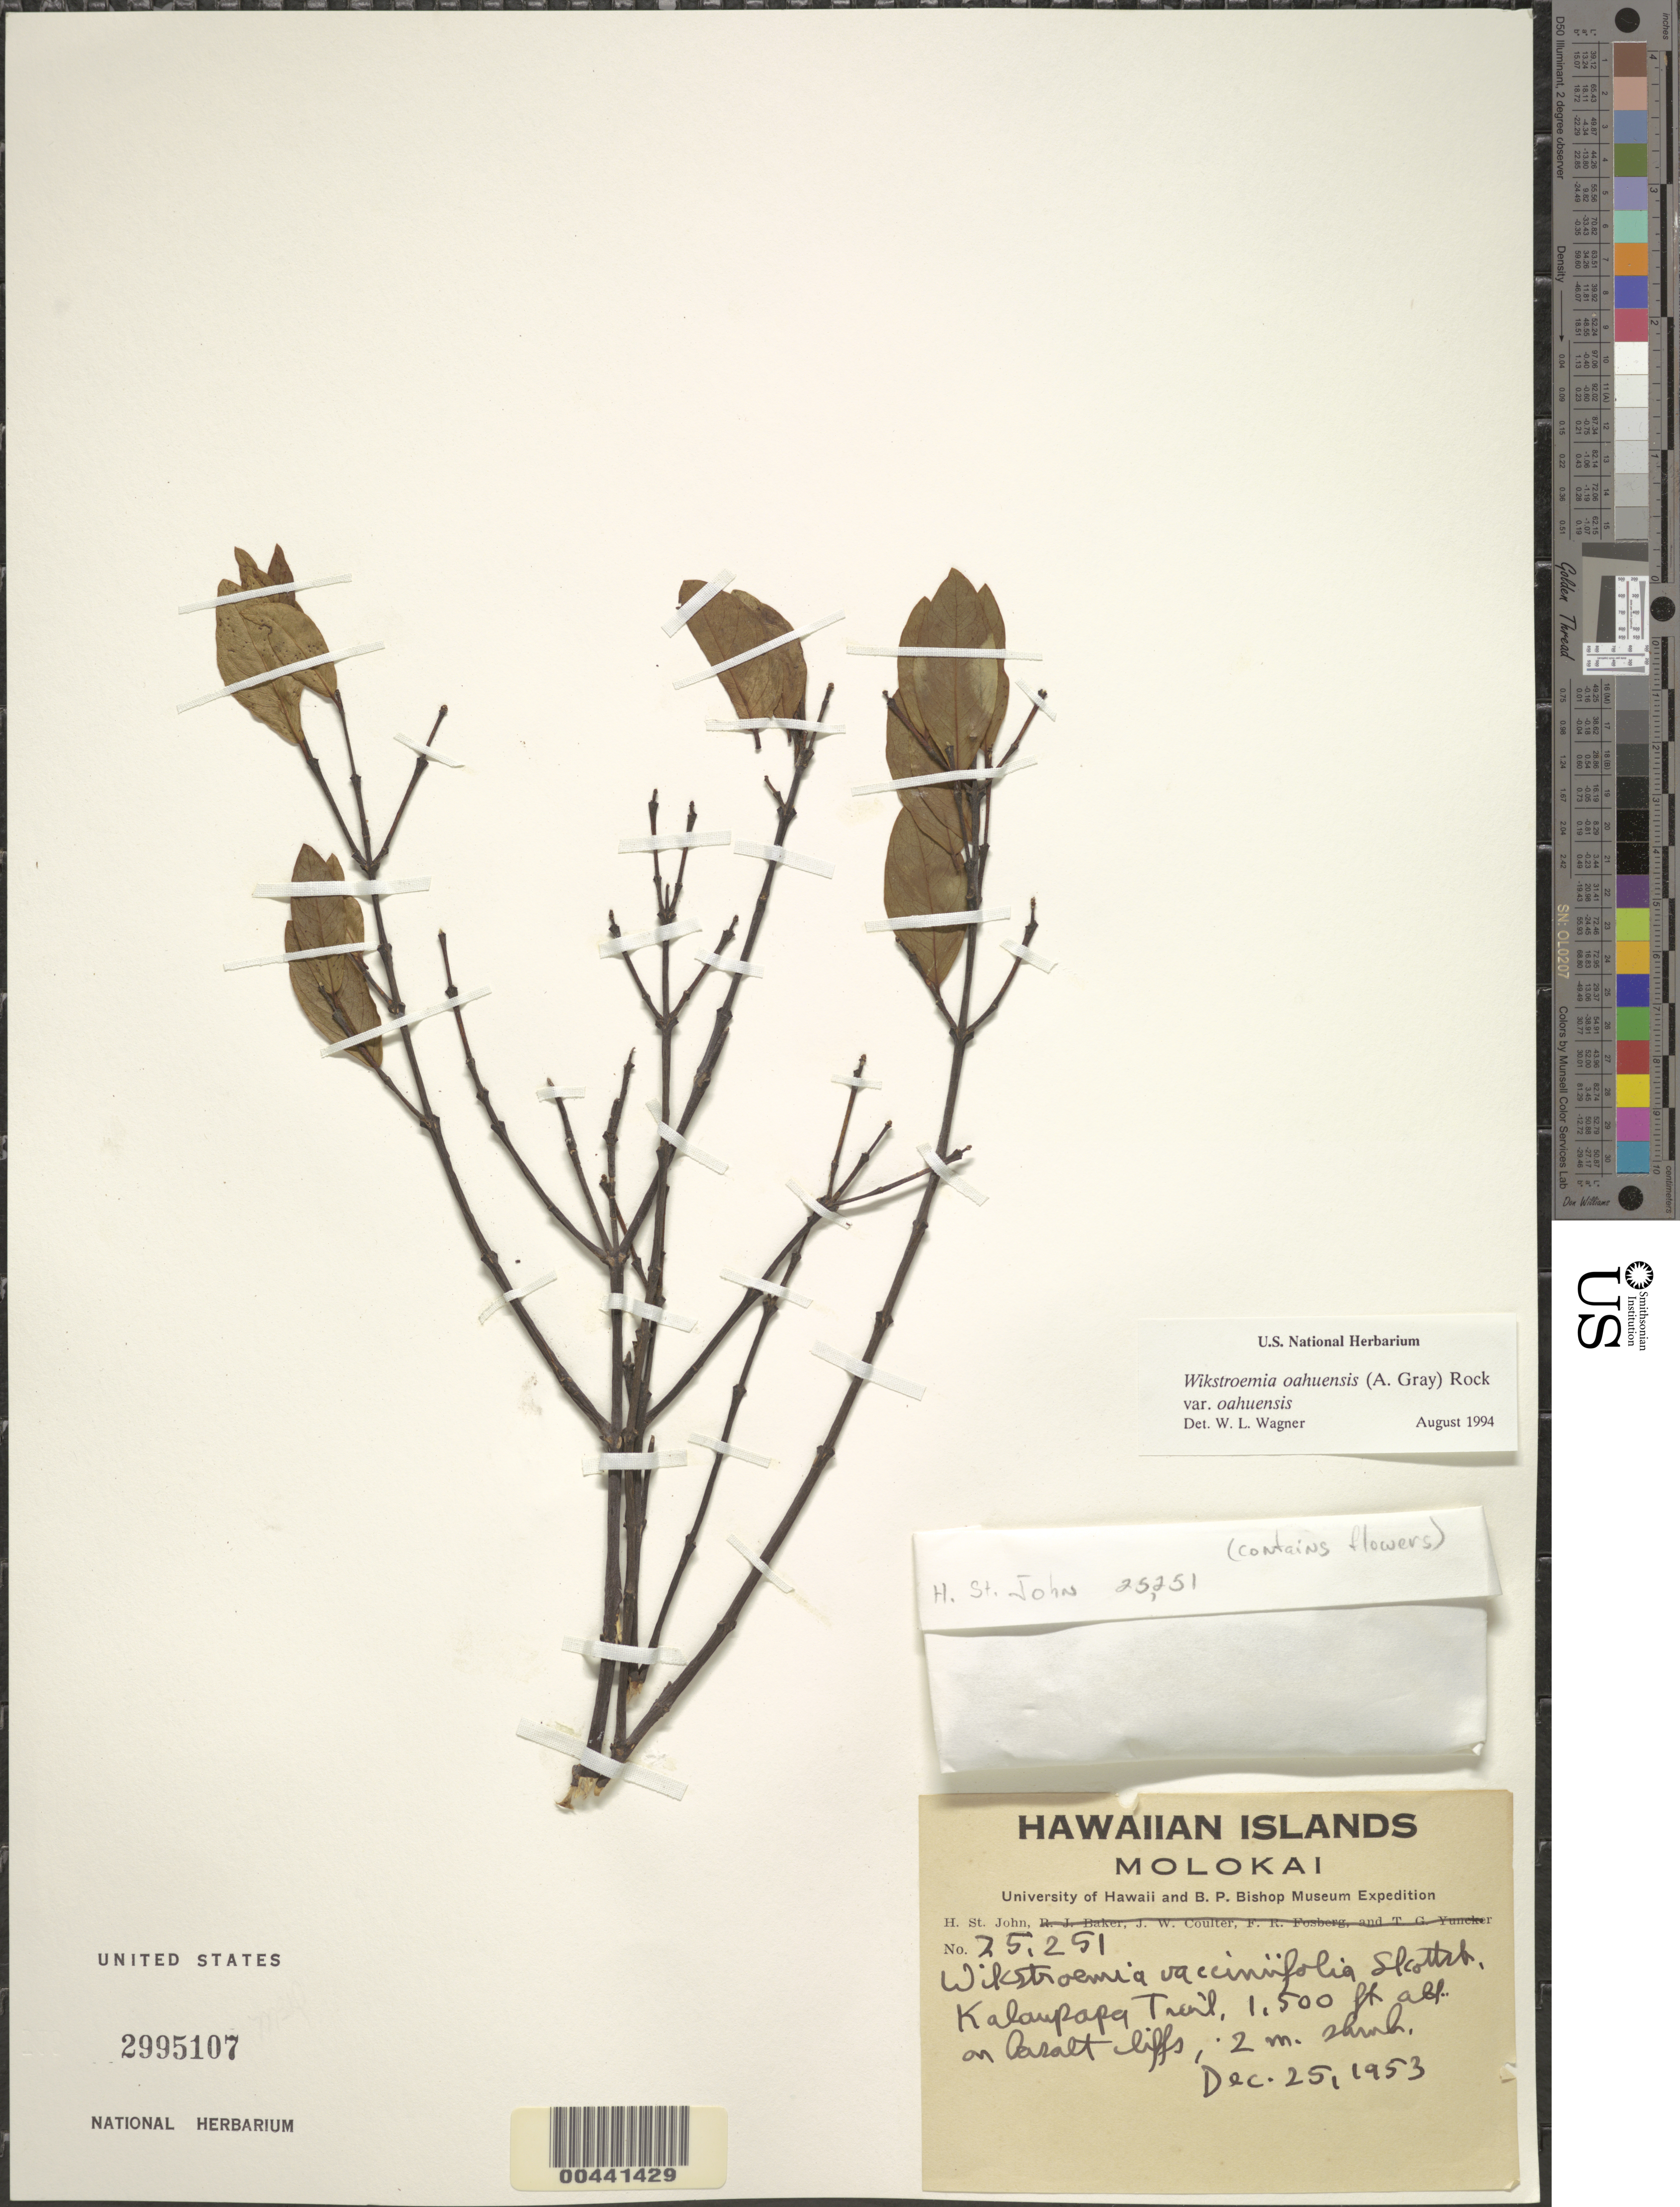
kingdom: Plantae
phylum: Tracheophyta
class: Magnoliopsida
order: Malvales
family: Thymelaeaceae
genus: Wikstroemia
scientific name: Wikstroemia oahuensis var. oahuensis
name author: (A. Gray) Rock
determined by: Wagner, W. L., (BOT), Smithsonian Institution - National Museum of Natural History (UNITED STATES)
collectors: H. St. John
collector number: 25251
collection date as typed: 25 Dec 1953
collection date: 1953-12-25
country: United States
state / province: Hawaii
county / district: Maui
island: Moloka'i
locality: Kalaupapa Trail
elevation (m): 457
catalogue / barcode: US 2995107